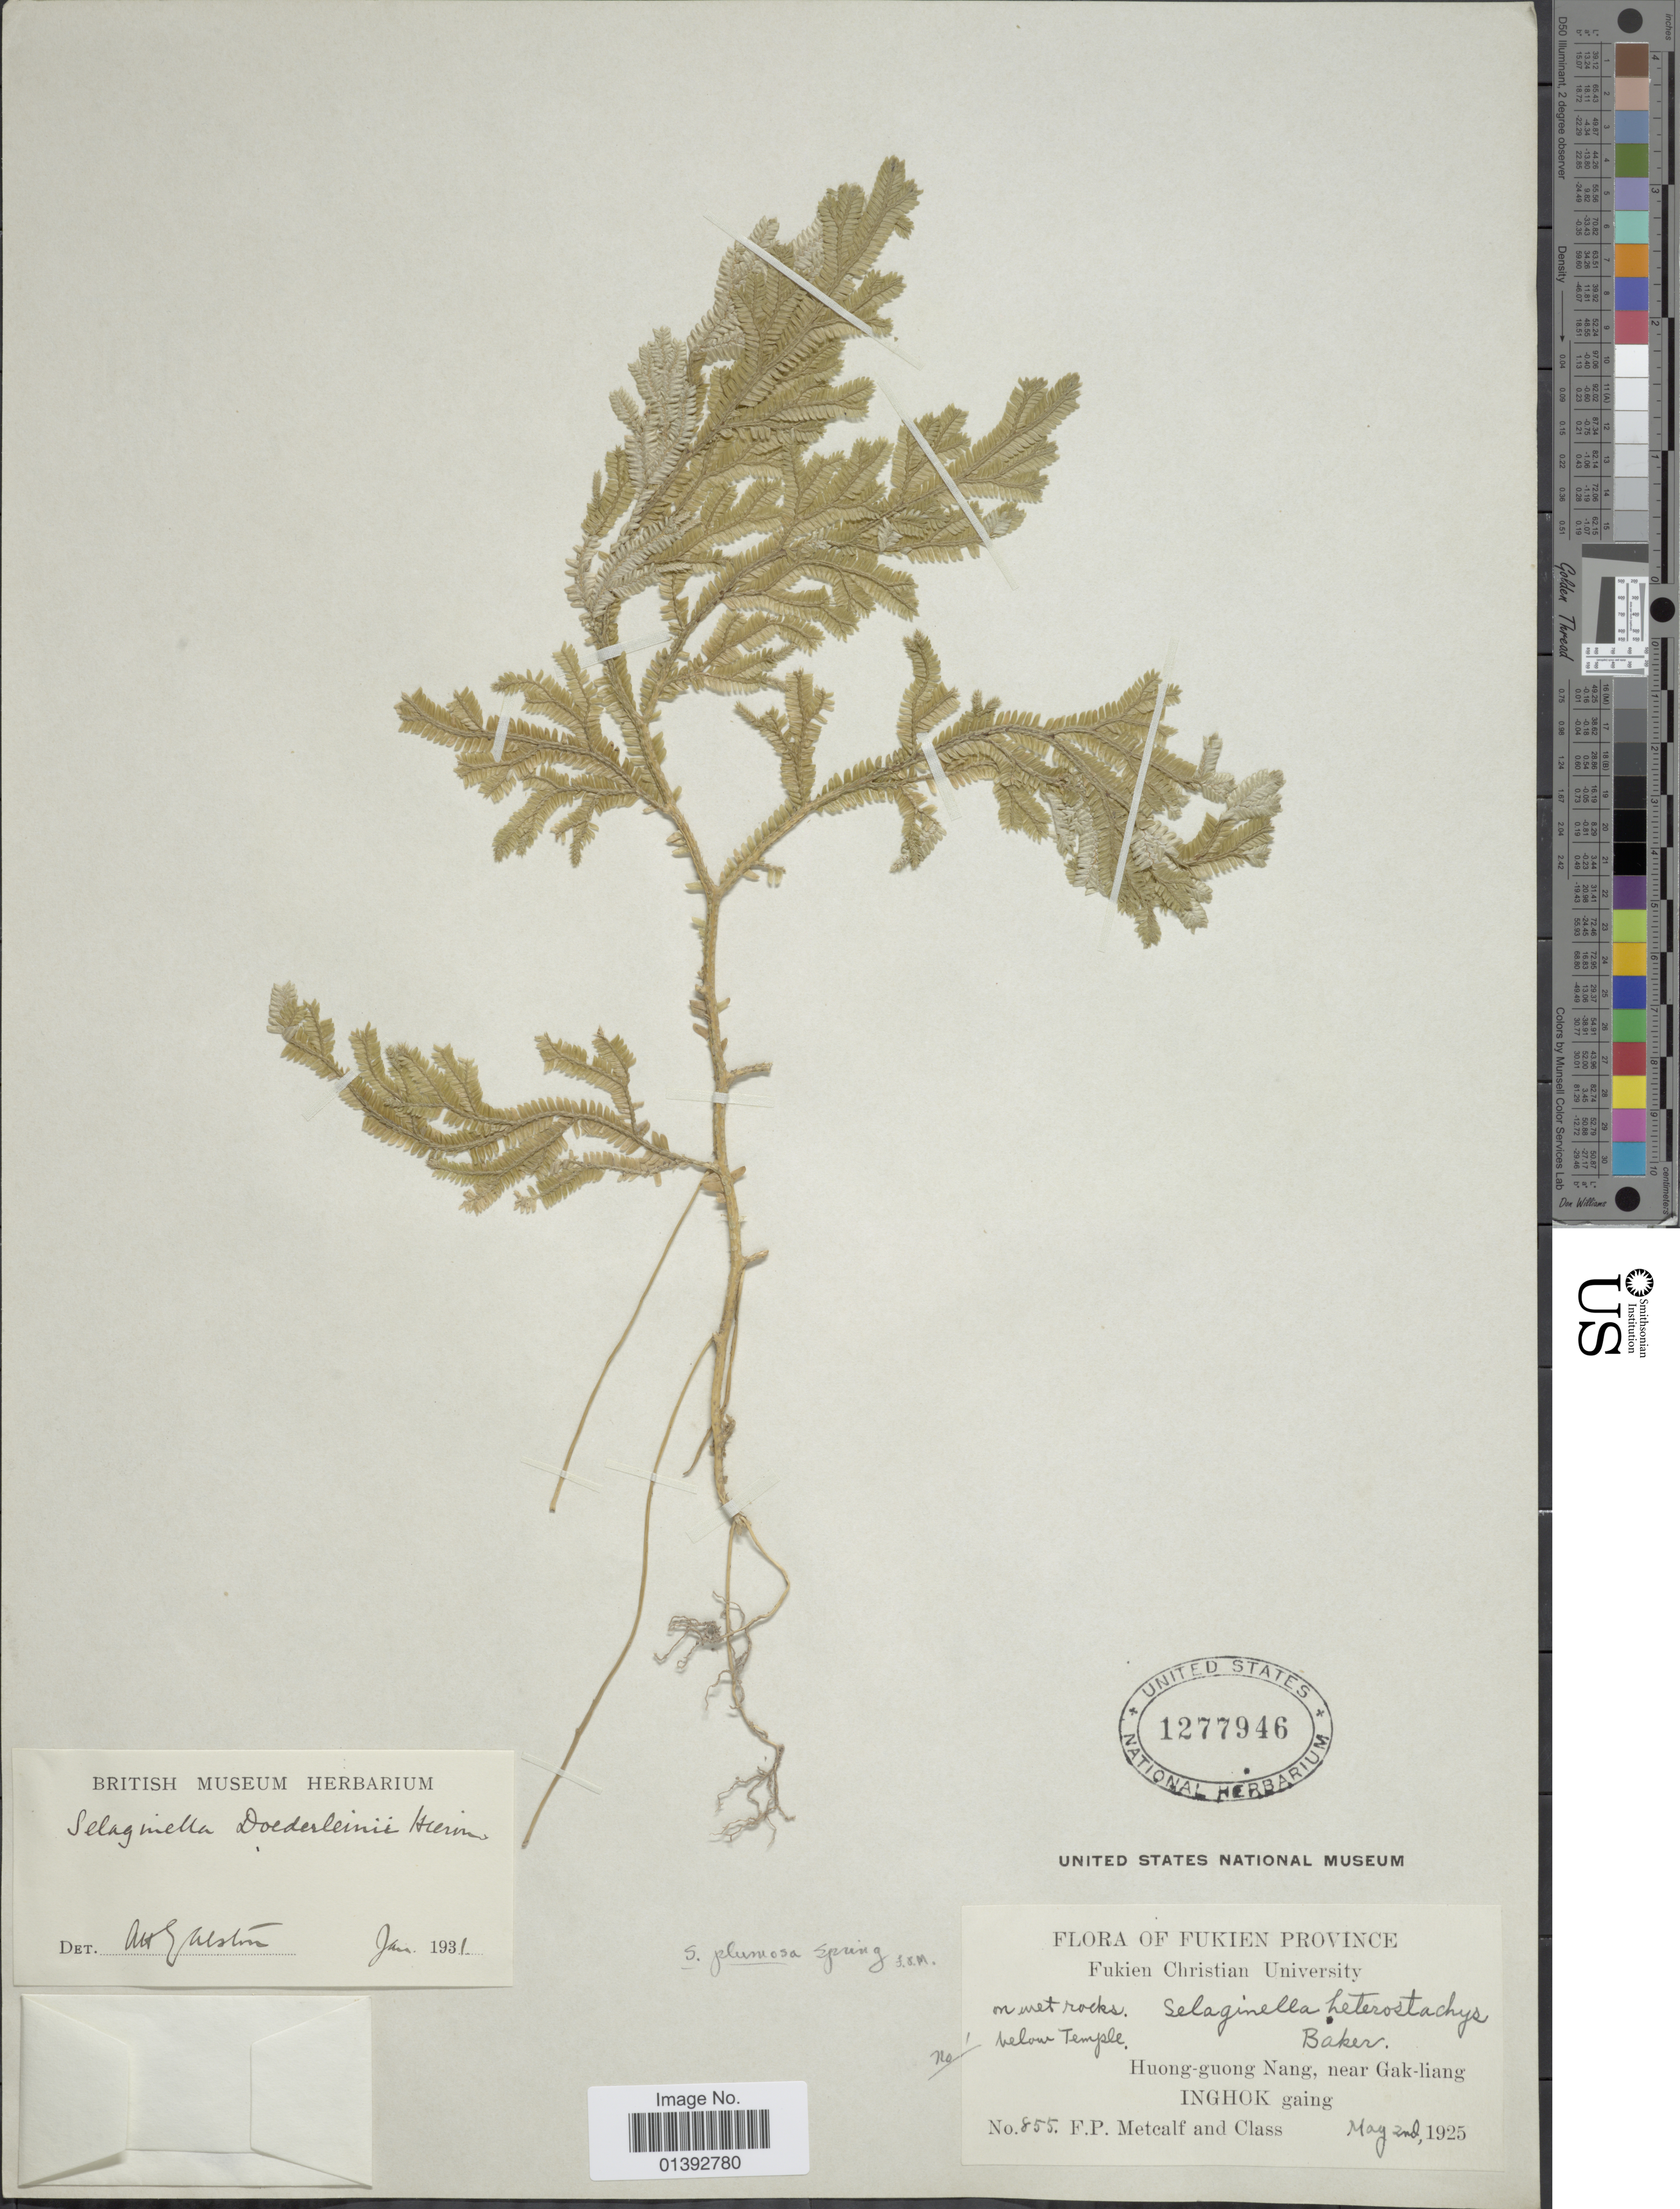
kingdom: Plantae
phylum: Tracheophyta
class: Lycopodiopsida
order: Selaginellales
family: Selaginellaceae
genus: Selaginella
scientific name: Selaginella doederleinii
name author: Hieron.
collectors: F. Metcalf & Class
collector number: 855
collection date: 1925-05-02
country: China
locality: Fukien Province, Huong-guong Nang, near Gak-liang Inghok gaing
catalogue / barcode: US 1277946